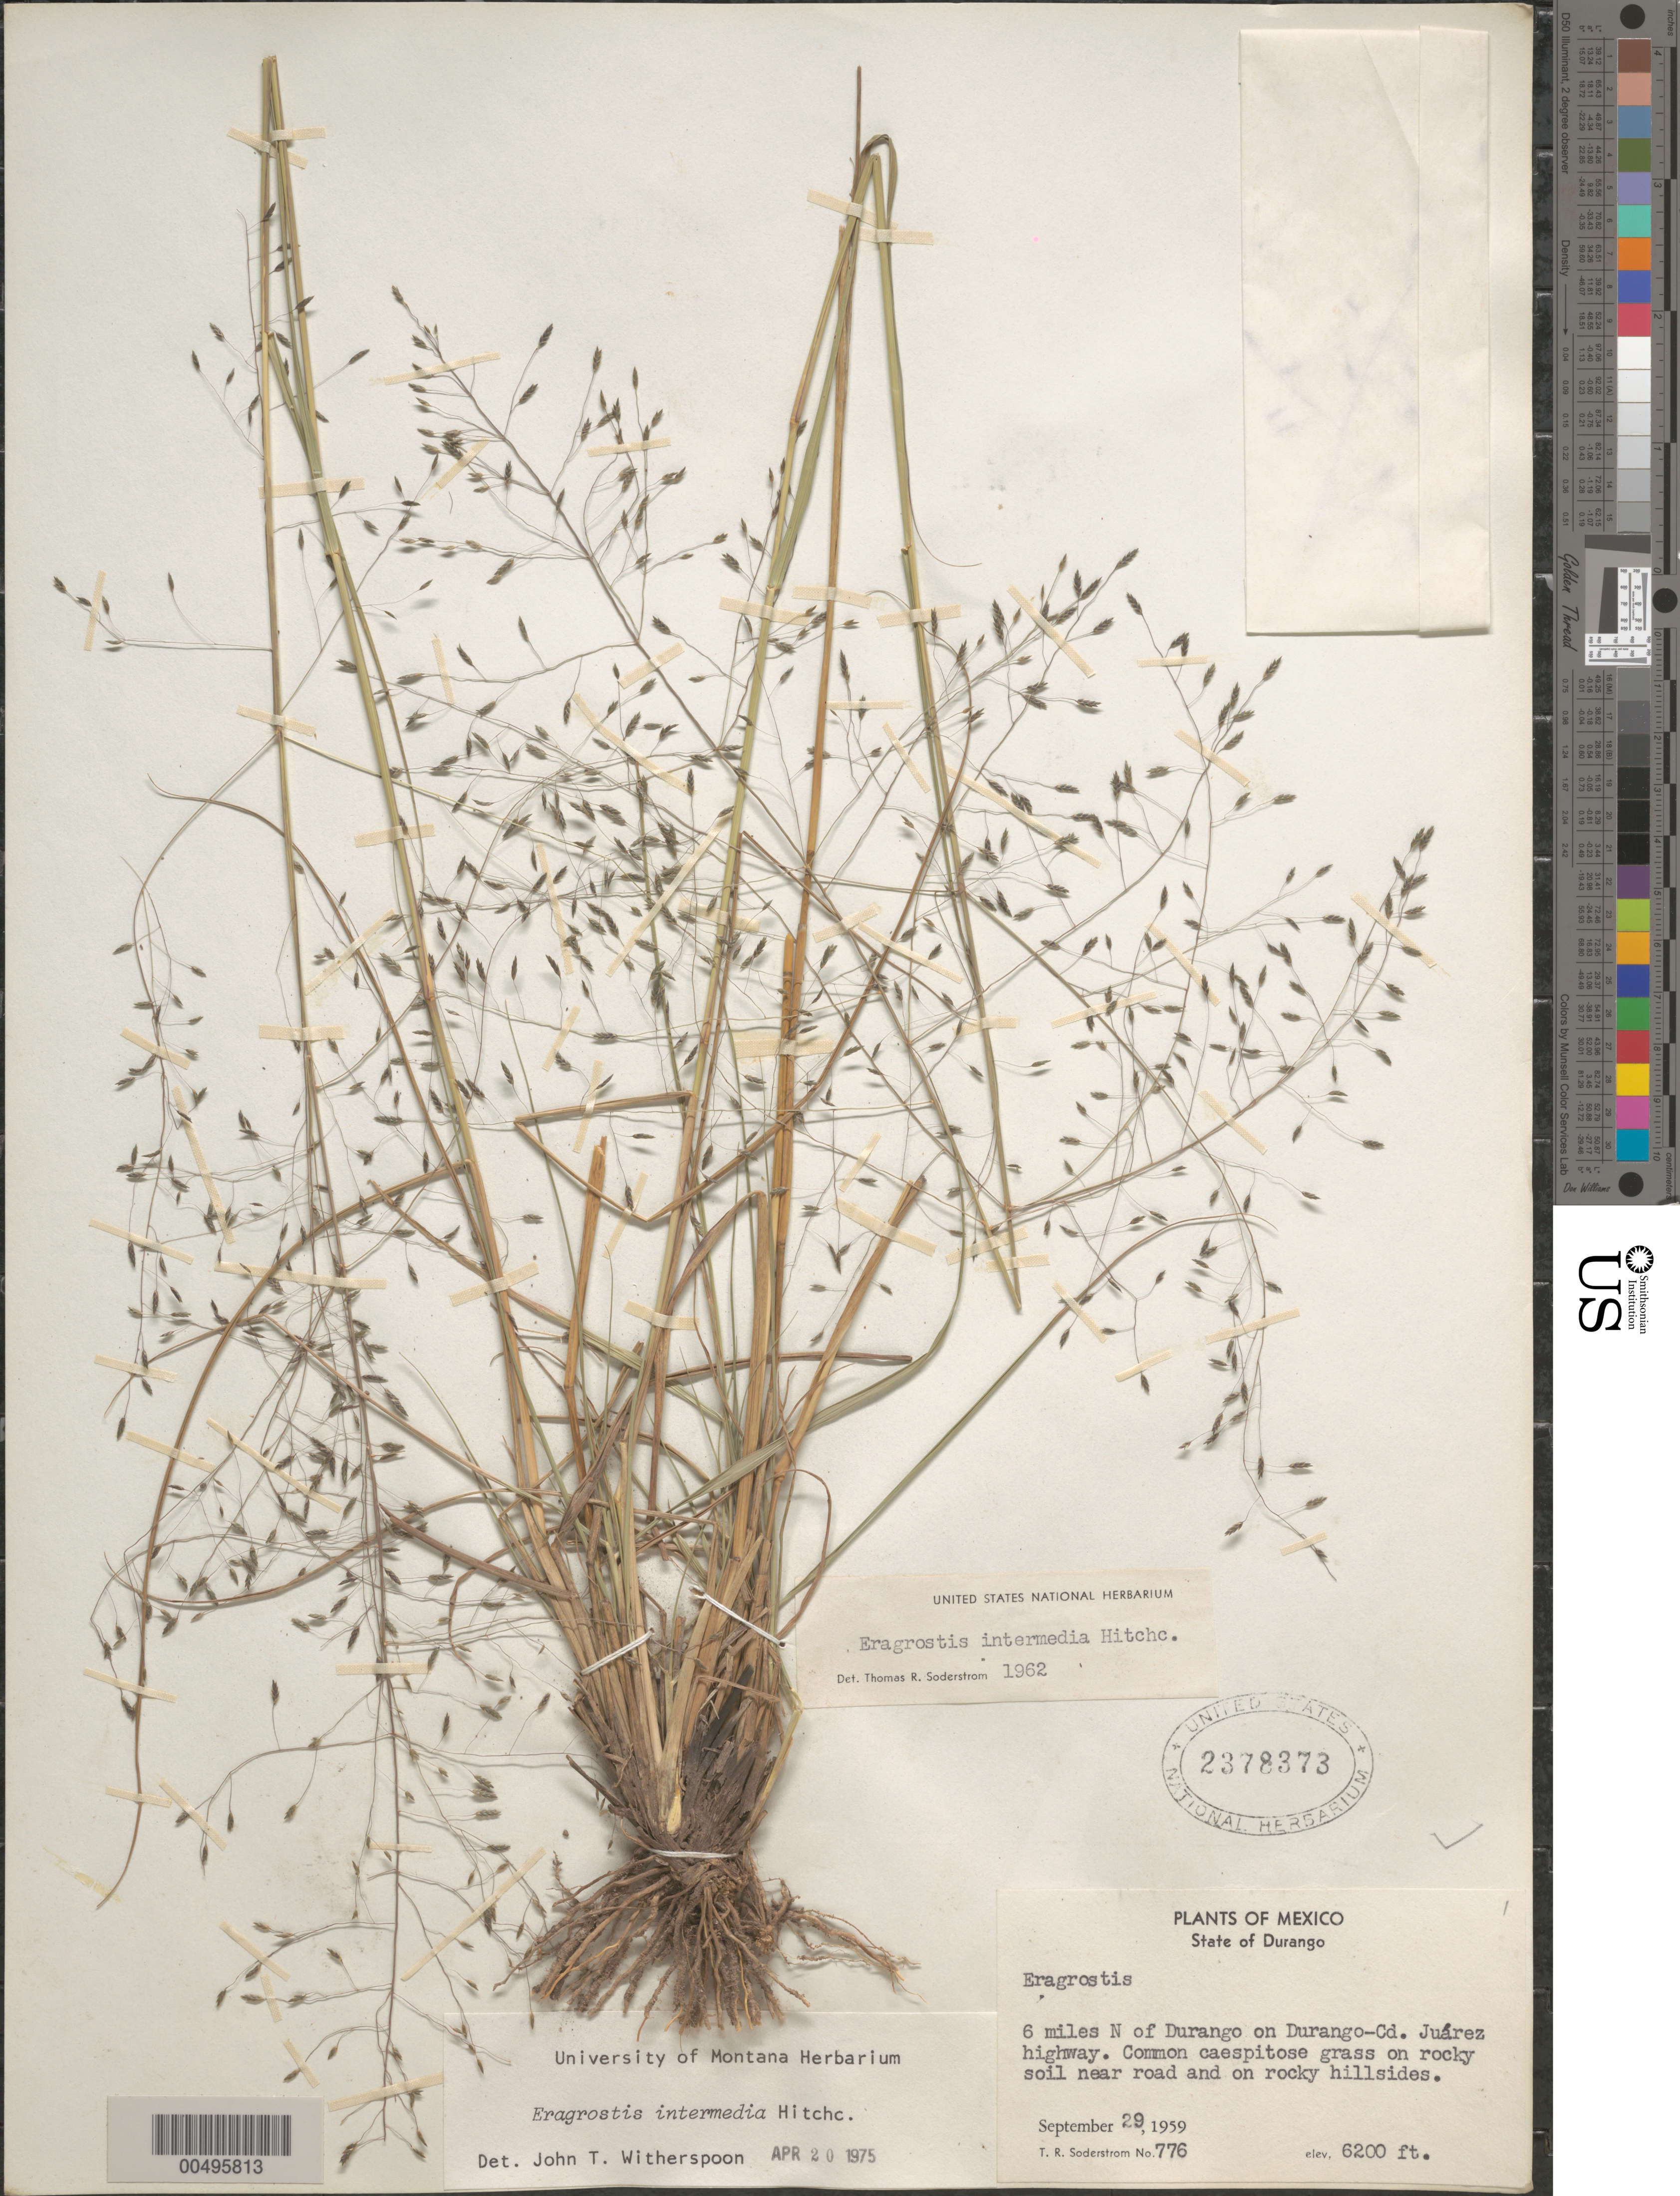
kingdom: Plantae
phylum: Tracheophyta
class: Liliopsida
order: Poales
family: Poaceae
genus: Eragrostis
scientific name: Eragrostis intermedia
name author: Hitchc.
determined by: Witherspoon, John T.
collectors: T. R. Soderstrom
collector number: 776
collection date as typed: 29 Sep 1959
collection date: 1959-09-29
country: Mexico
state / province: Durango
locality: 6 mi N of Durango on Durango - Cd. Juárez hwy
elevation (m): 1890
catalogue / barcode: US 2378373